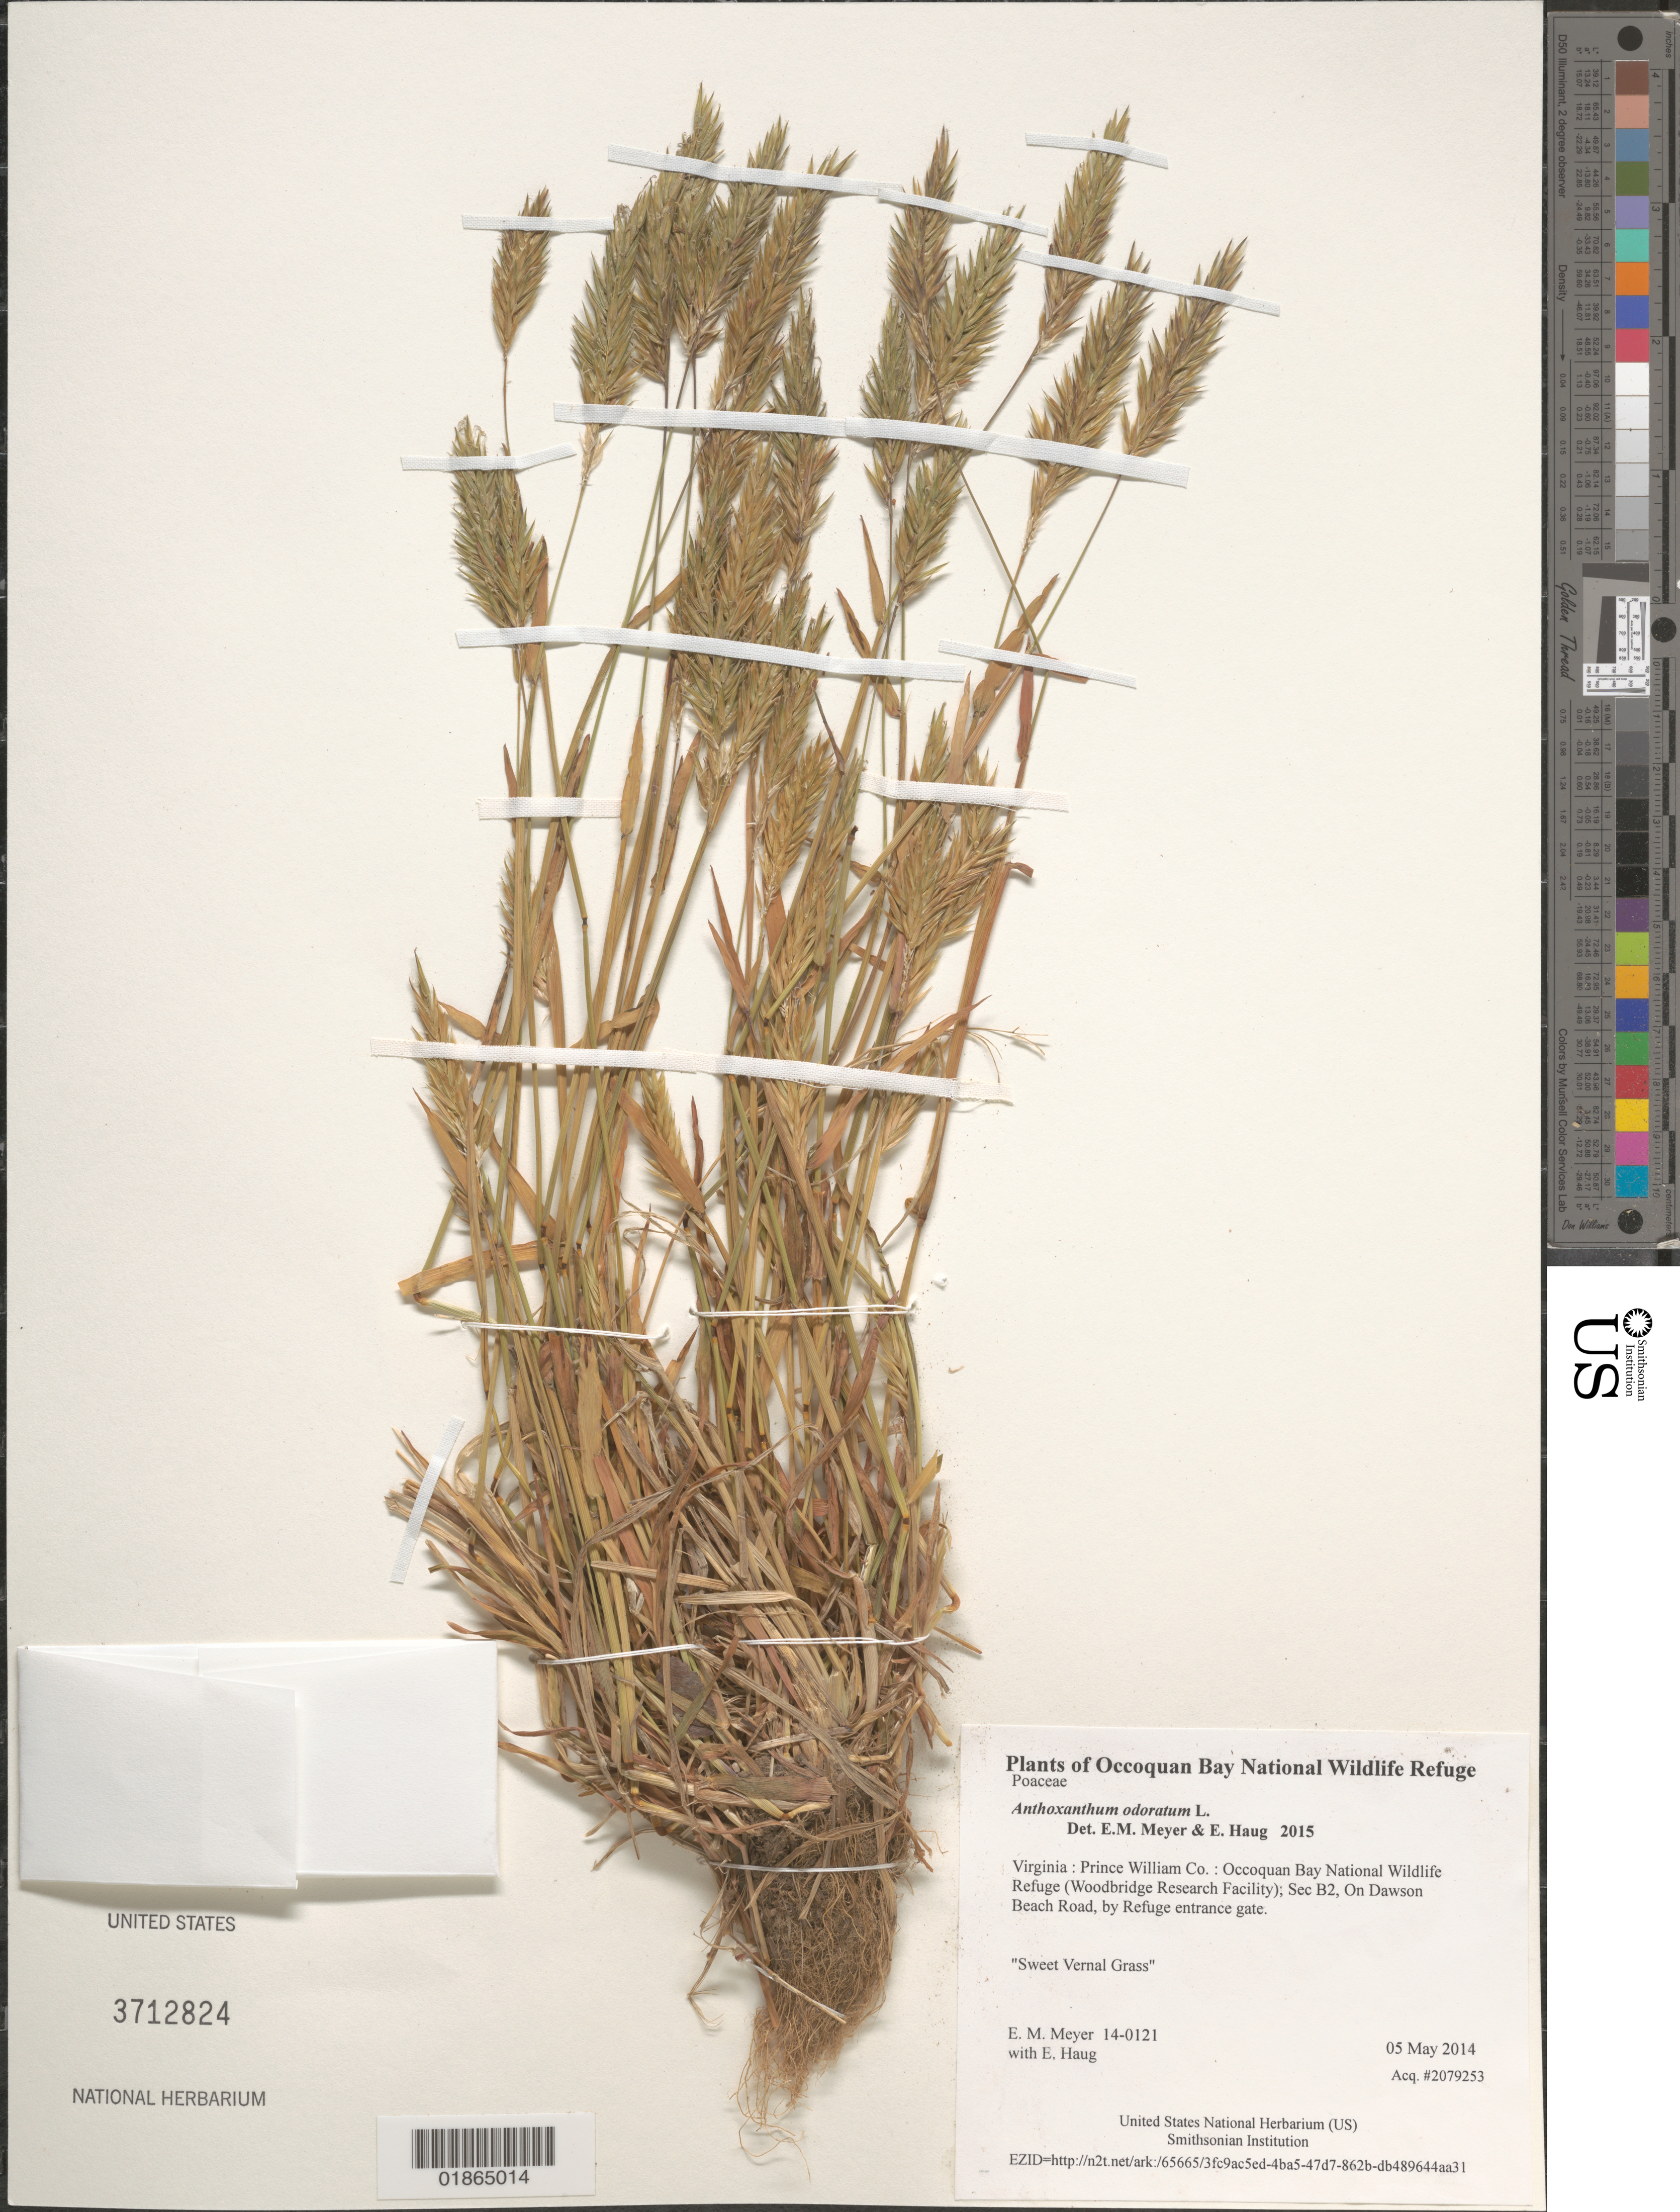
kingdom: Plantae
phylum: Tracheophyta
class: Liliopsida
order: Poales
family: Poaceae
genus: Anthoxanthum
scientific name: Anthoxanthum odoratum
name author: L.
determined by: Meyer, E. M.; Haug, E.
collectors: E. M. Meyer & E. Haug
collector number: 14-0121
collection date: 2014-05-05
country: United States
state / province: Virginia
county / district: Prince William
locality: Occoquan Bay National Wildlife Refuge (Woodbridge Research Facility); Sec B2, On Dawson Beach Road, by Refuge entrance gate.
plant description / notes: Sweet Vernal Grass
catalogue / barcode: US 3712824